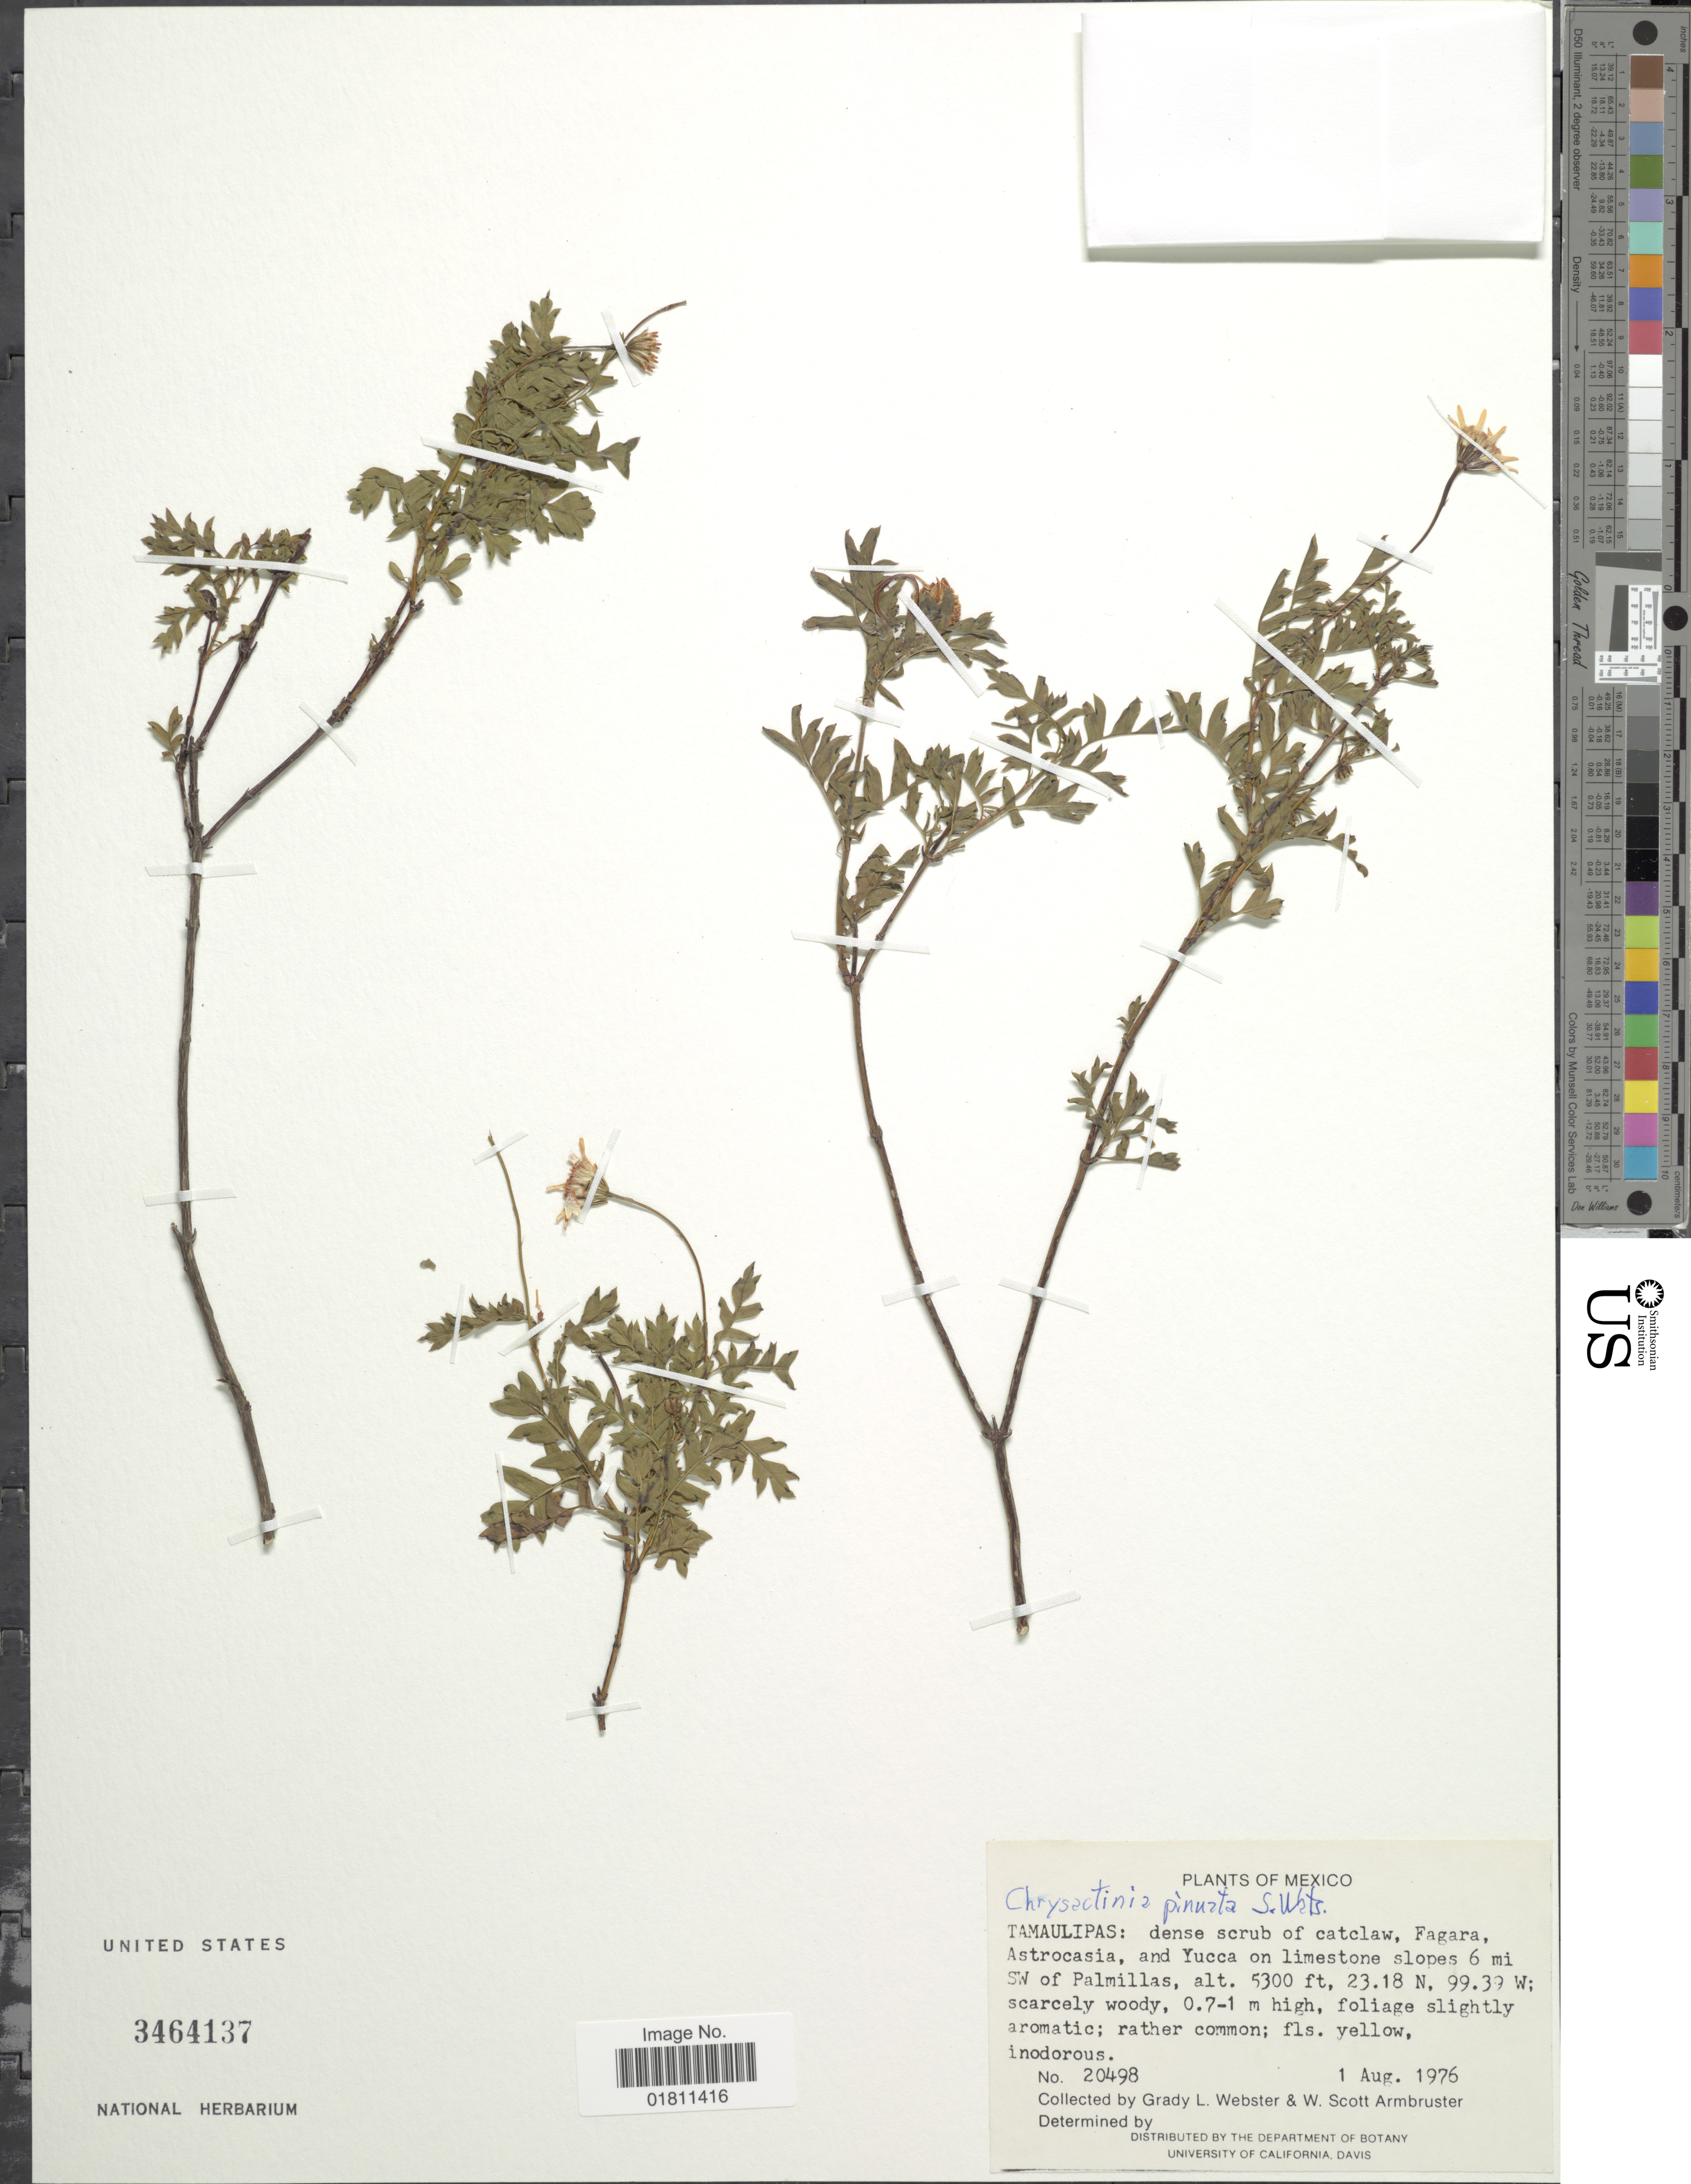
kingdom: Plantae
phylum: Tracheophyta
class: Magnoliopsida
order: Asterales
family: Asteraceae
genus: Chrysactinia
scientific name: Chrysactinia pinnata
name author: S. Watson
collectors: G. L. Webster & W. S. Armbruster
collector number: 20498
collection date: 1976-08-01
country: Mexico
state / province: Tamaulipas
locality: Tamaulipas: dense scrub of catlaw, Fagara Astrocasia, and Yucca on limestone slopes 6 mi SW of Palmillas.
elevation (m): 1615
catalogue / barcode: US 3464137